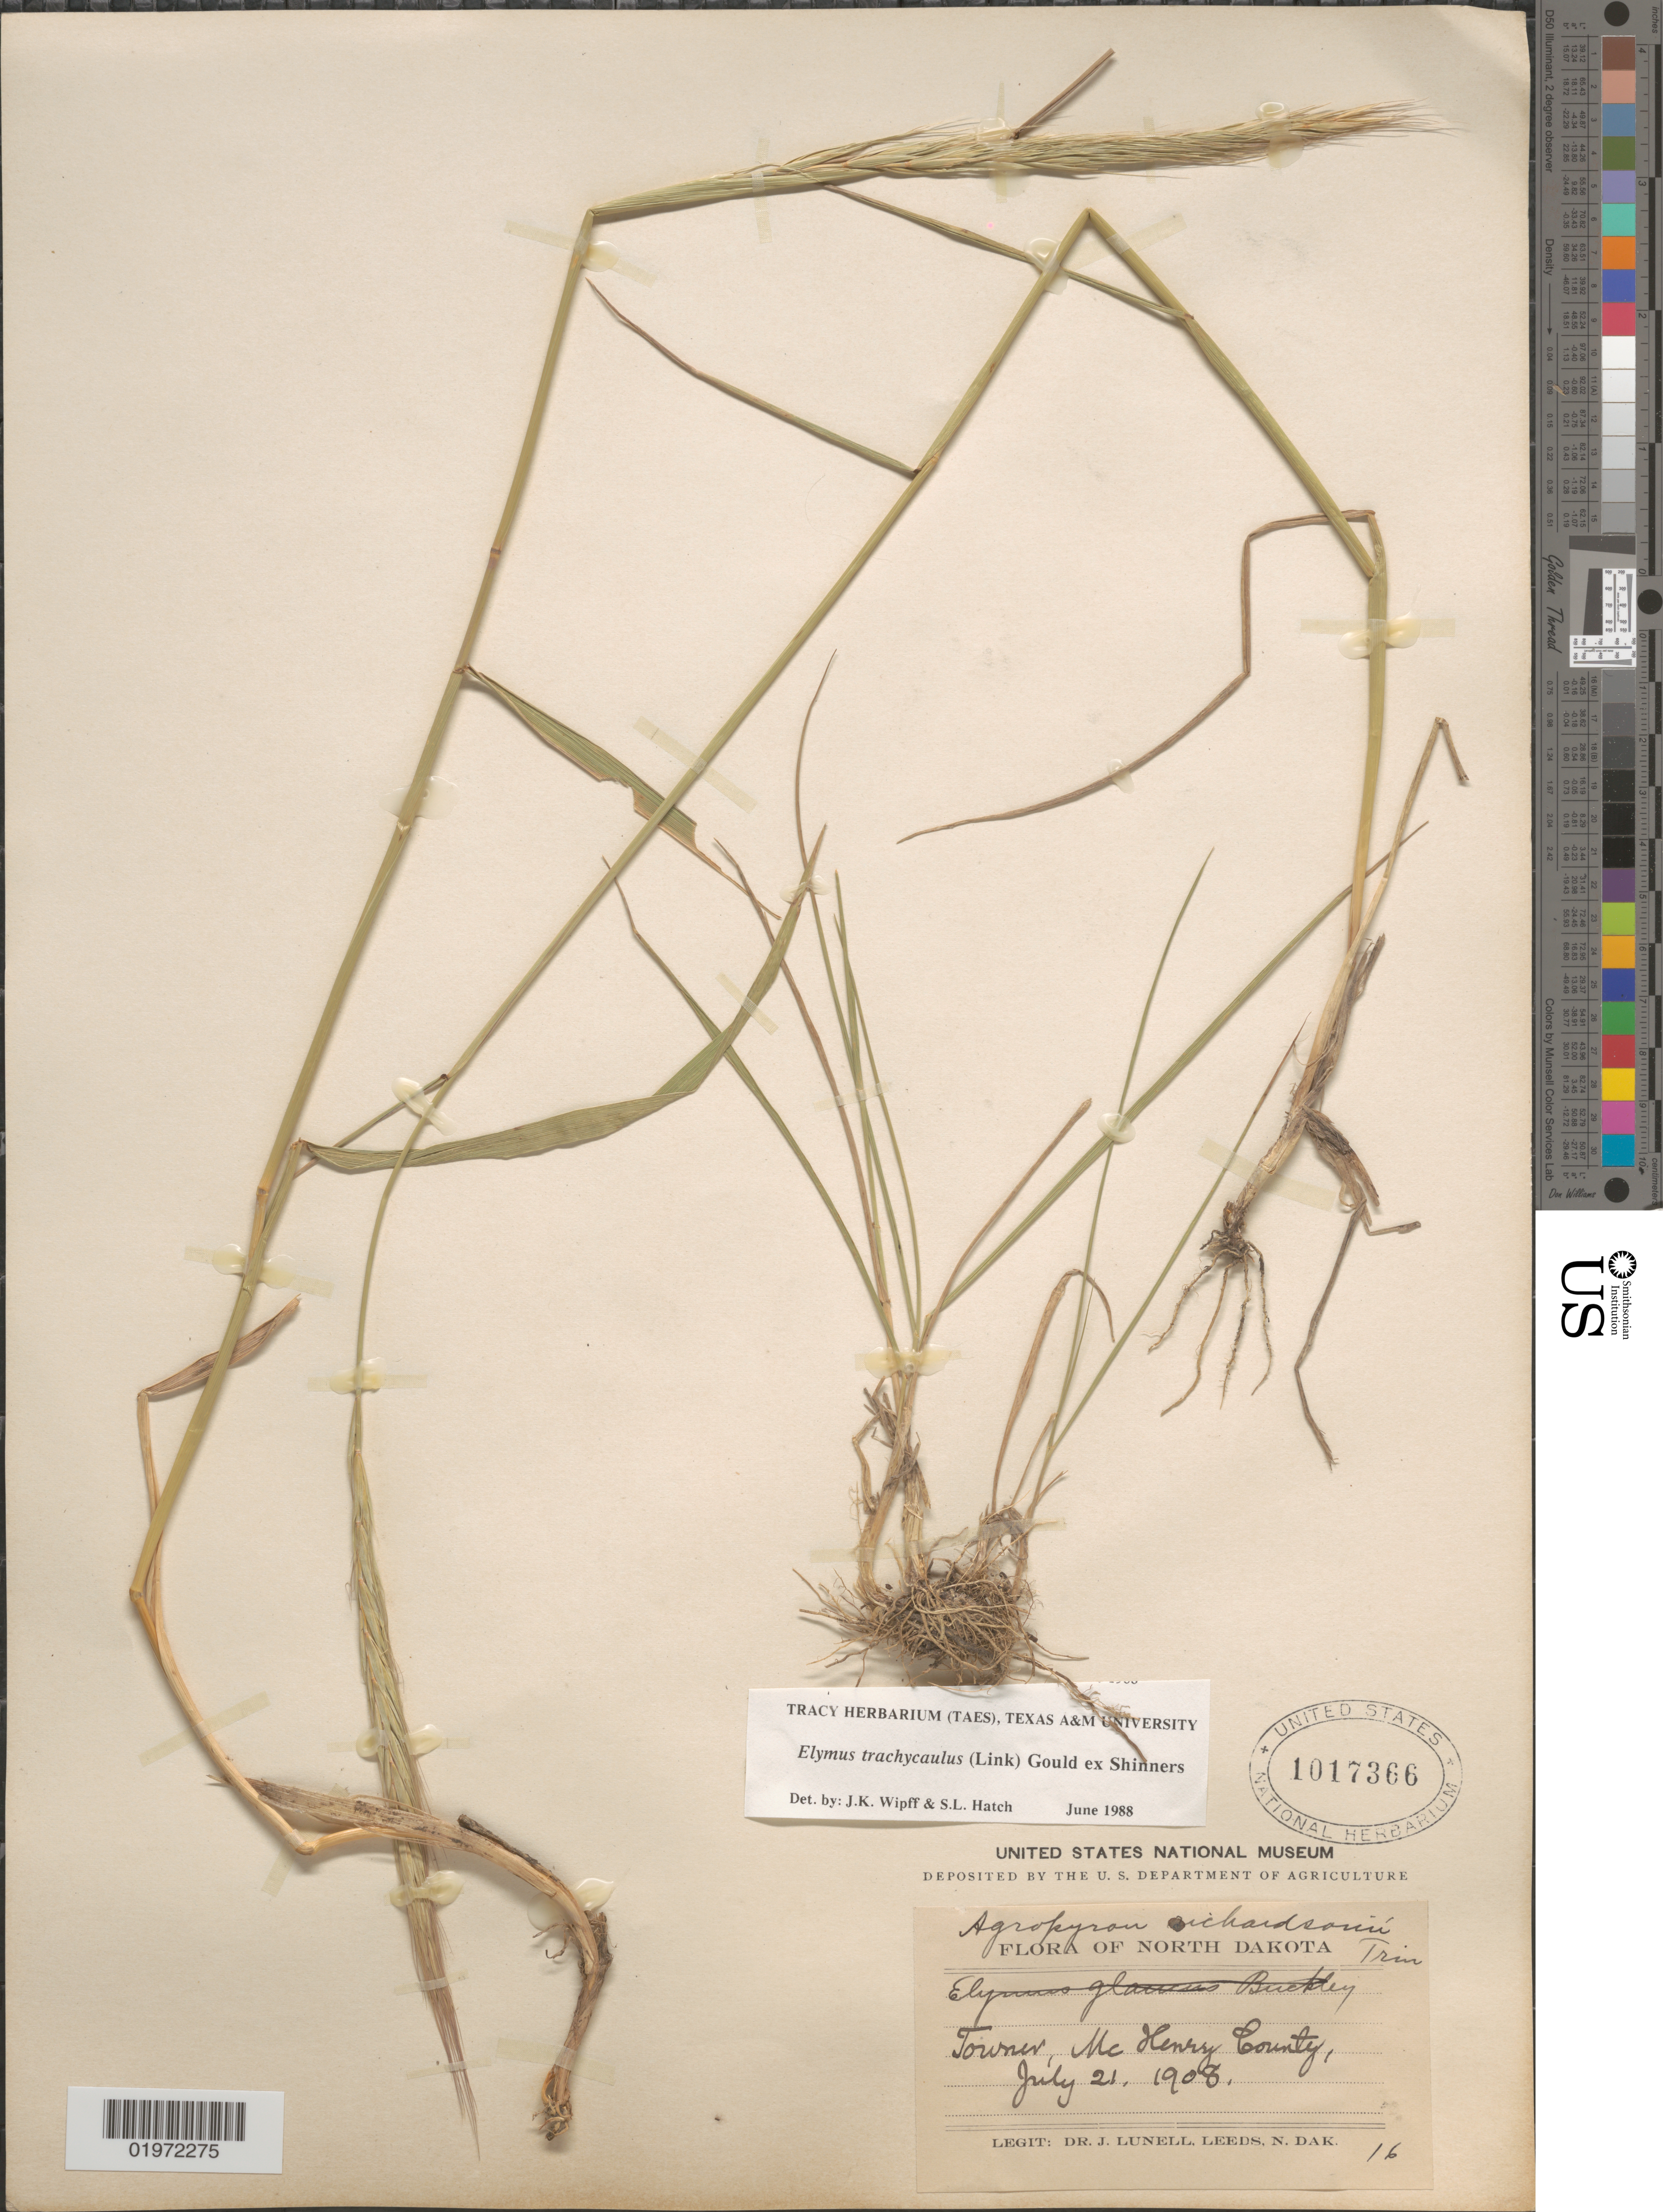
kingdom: Plantae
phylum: Tracheophyta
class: Liliopsida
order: Poales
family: Poaceae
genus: Elymus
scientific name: Elymus trachycaulus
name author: (Link) Gould ex Shinners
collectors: J. Lunell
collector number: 16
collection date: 1908-07-21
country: United States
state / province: North Dakota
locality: Towner, Mc Henry County.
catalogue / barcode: US 1017366